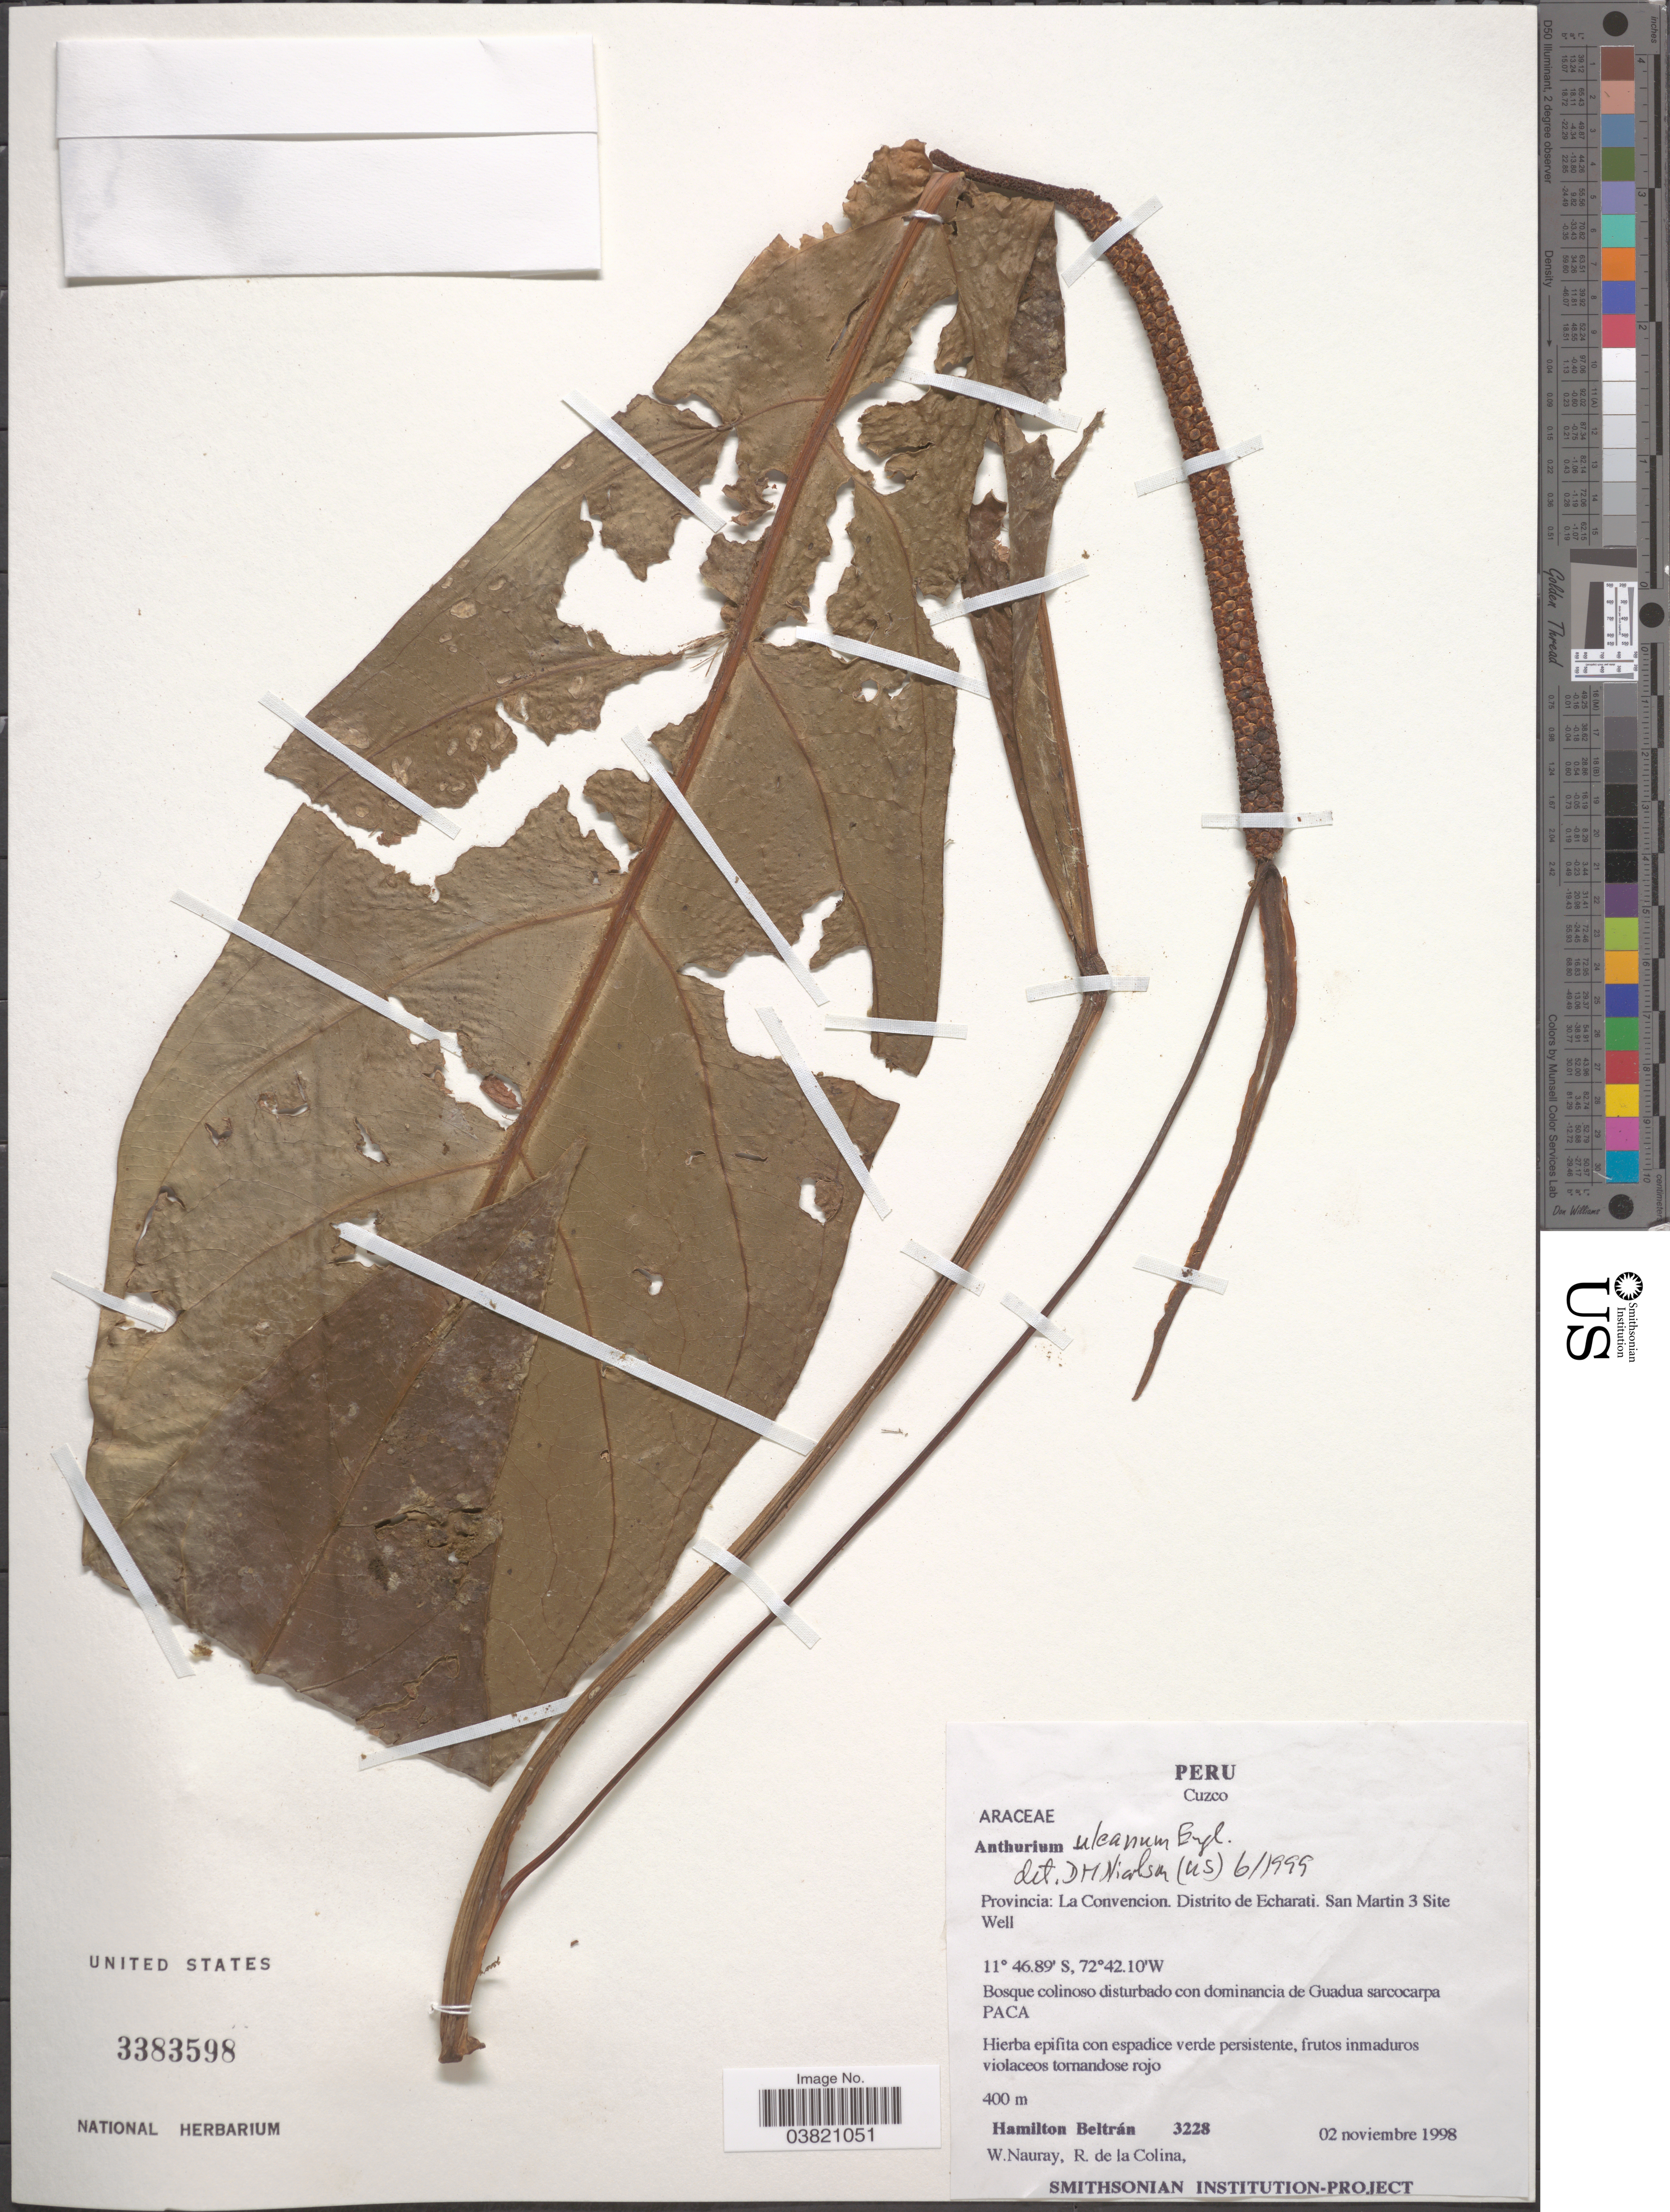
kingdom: Plantae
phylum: Tracheophyta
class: Liliopsida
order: Alismatales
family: Araceae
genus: Anthurium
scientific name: Anthurium uleanum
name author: Engl.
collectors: H. Beltran, W. Nauray & R. Colina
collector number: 3228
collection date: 1998-11-02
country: Peru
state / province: Cusco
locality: Provincia: La Convencion. Distrito de Echarati. San Martin 3 Site Well.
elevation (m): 400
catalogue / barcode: US 3383598